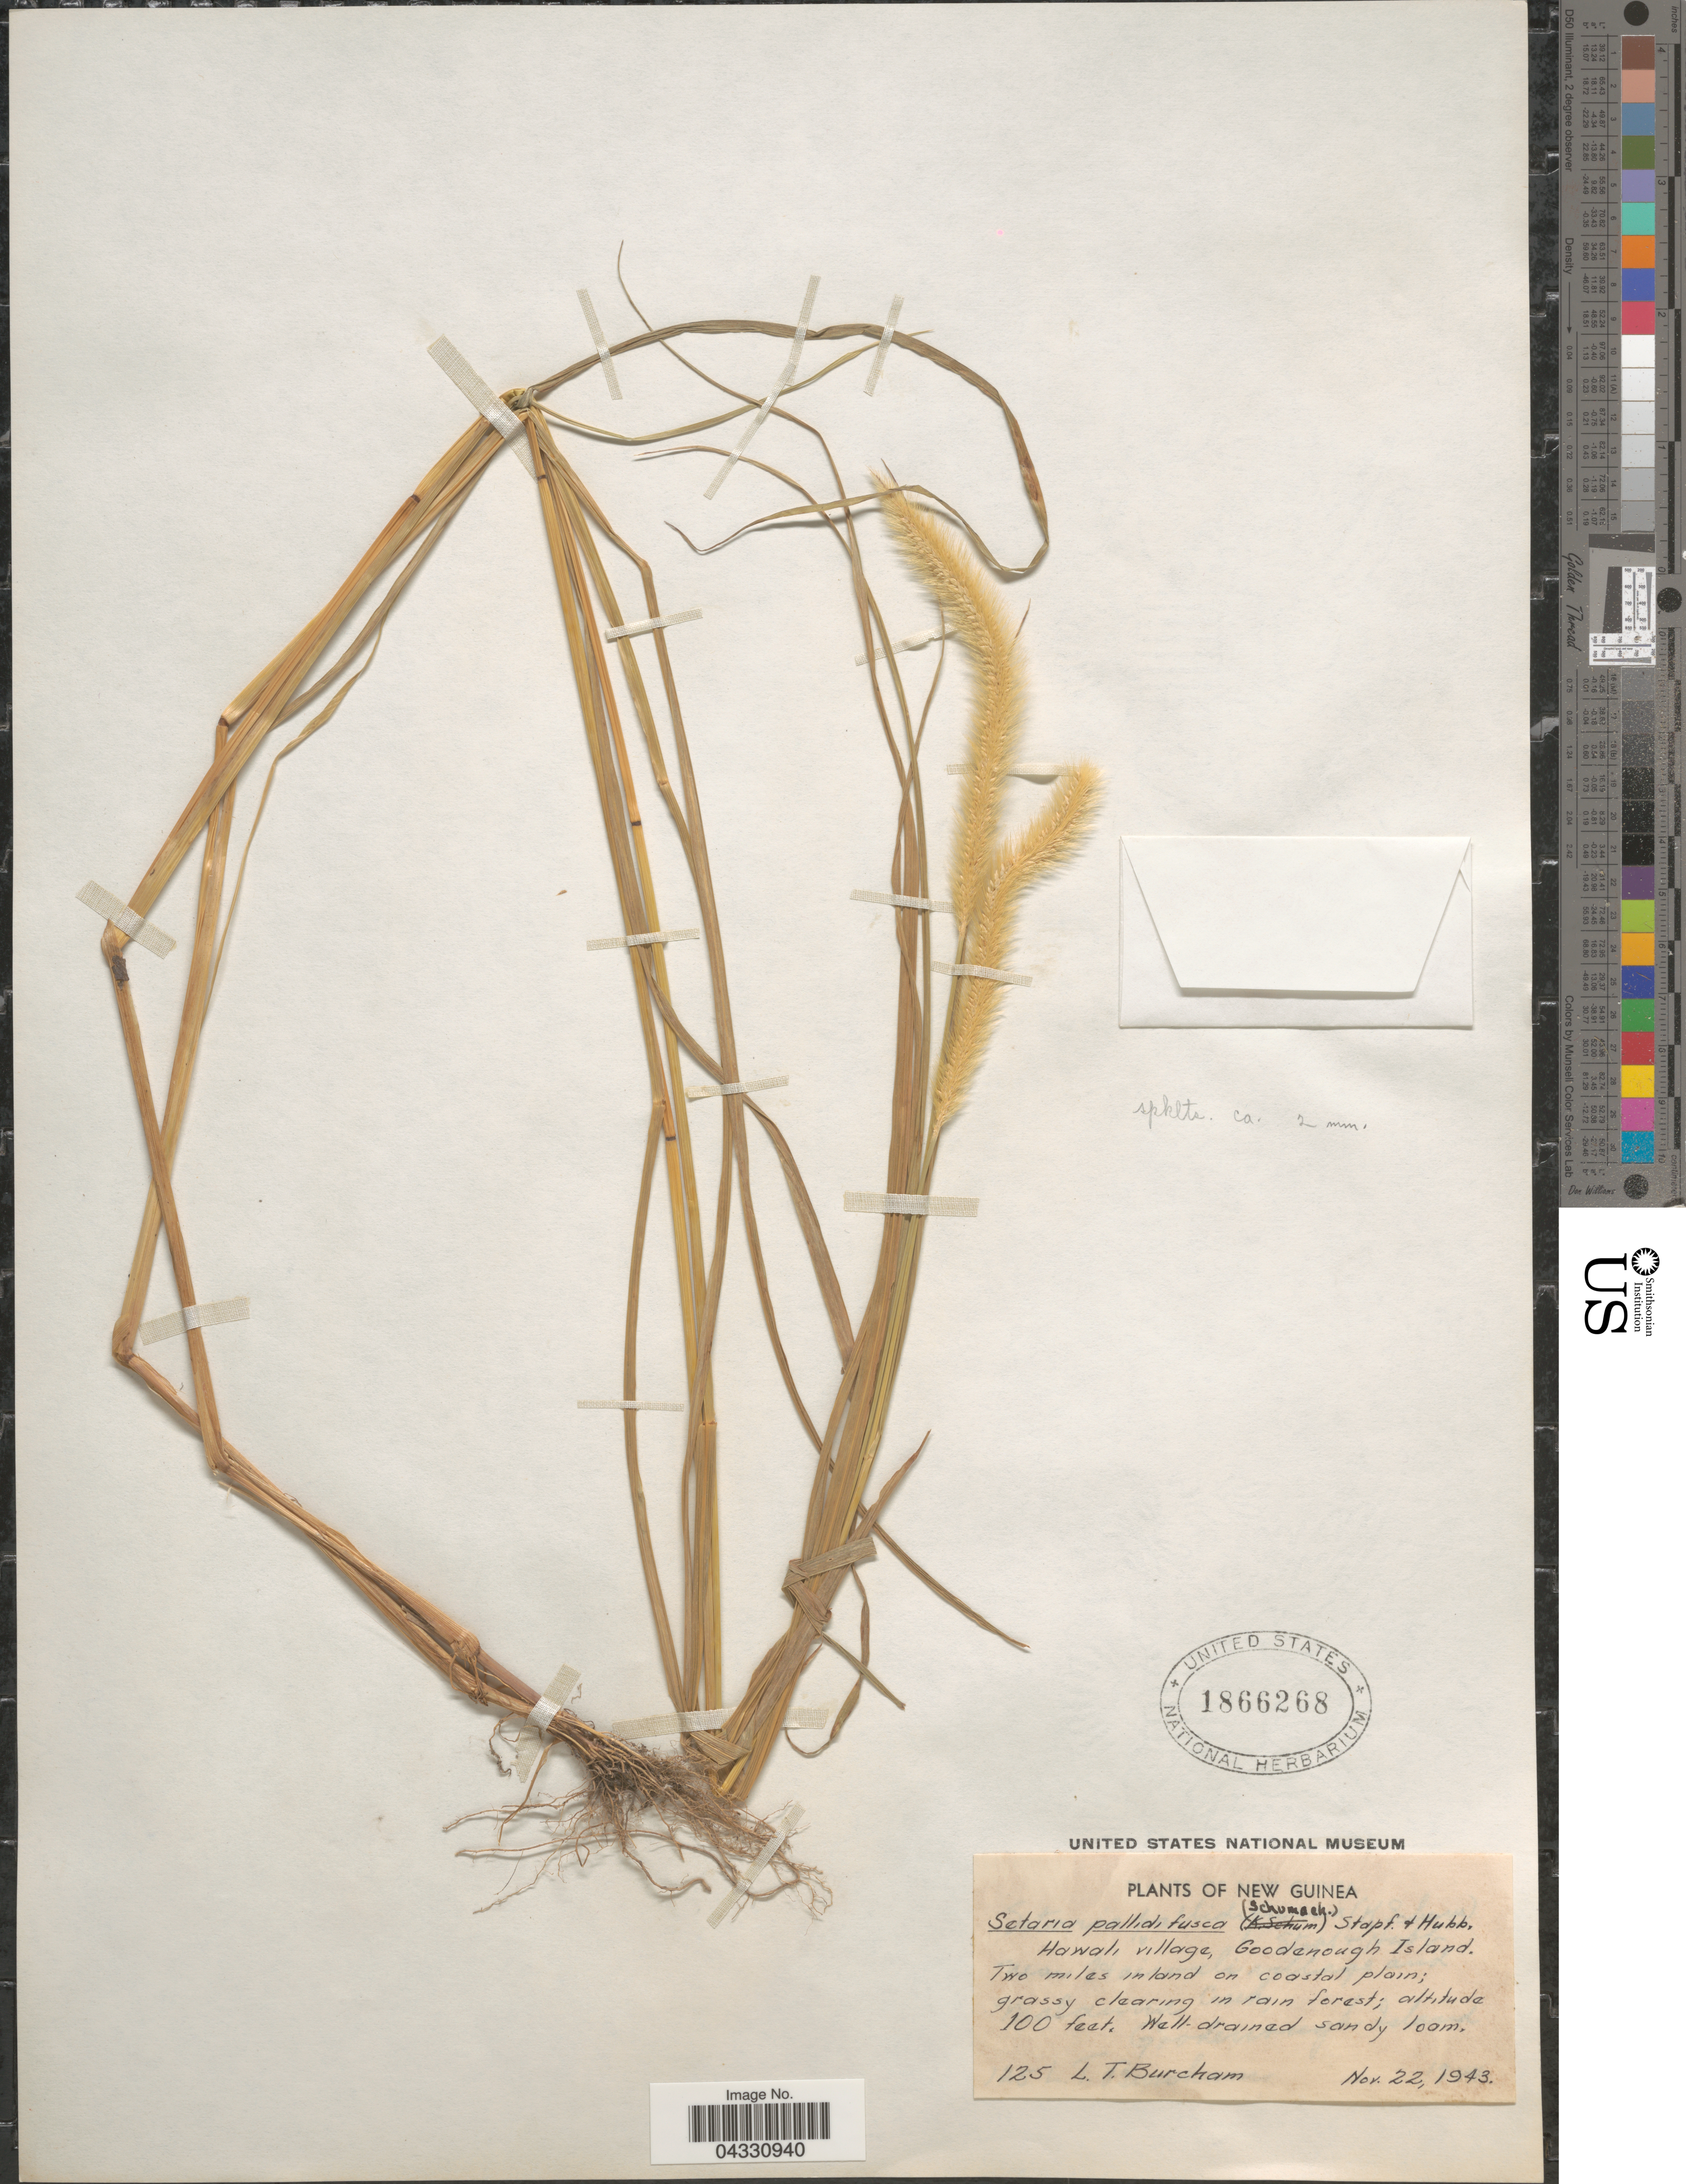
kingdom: Plantae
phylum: Tracheophyta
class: Liliopsida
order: Poales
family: Poaceae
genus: Setaria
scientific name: Setaria pallide-fusca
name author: (Schumach.) Stapf & C.E. Hubb.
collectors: L. Burcham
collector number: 125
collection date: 1943-11-22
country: Papua New Guinea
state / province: Milne Bay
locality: New Guinea. Hawali village, Goodenough Island. Two miles inland on coastal plain.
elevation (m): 30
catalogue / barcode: US 1866268